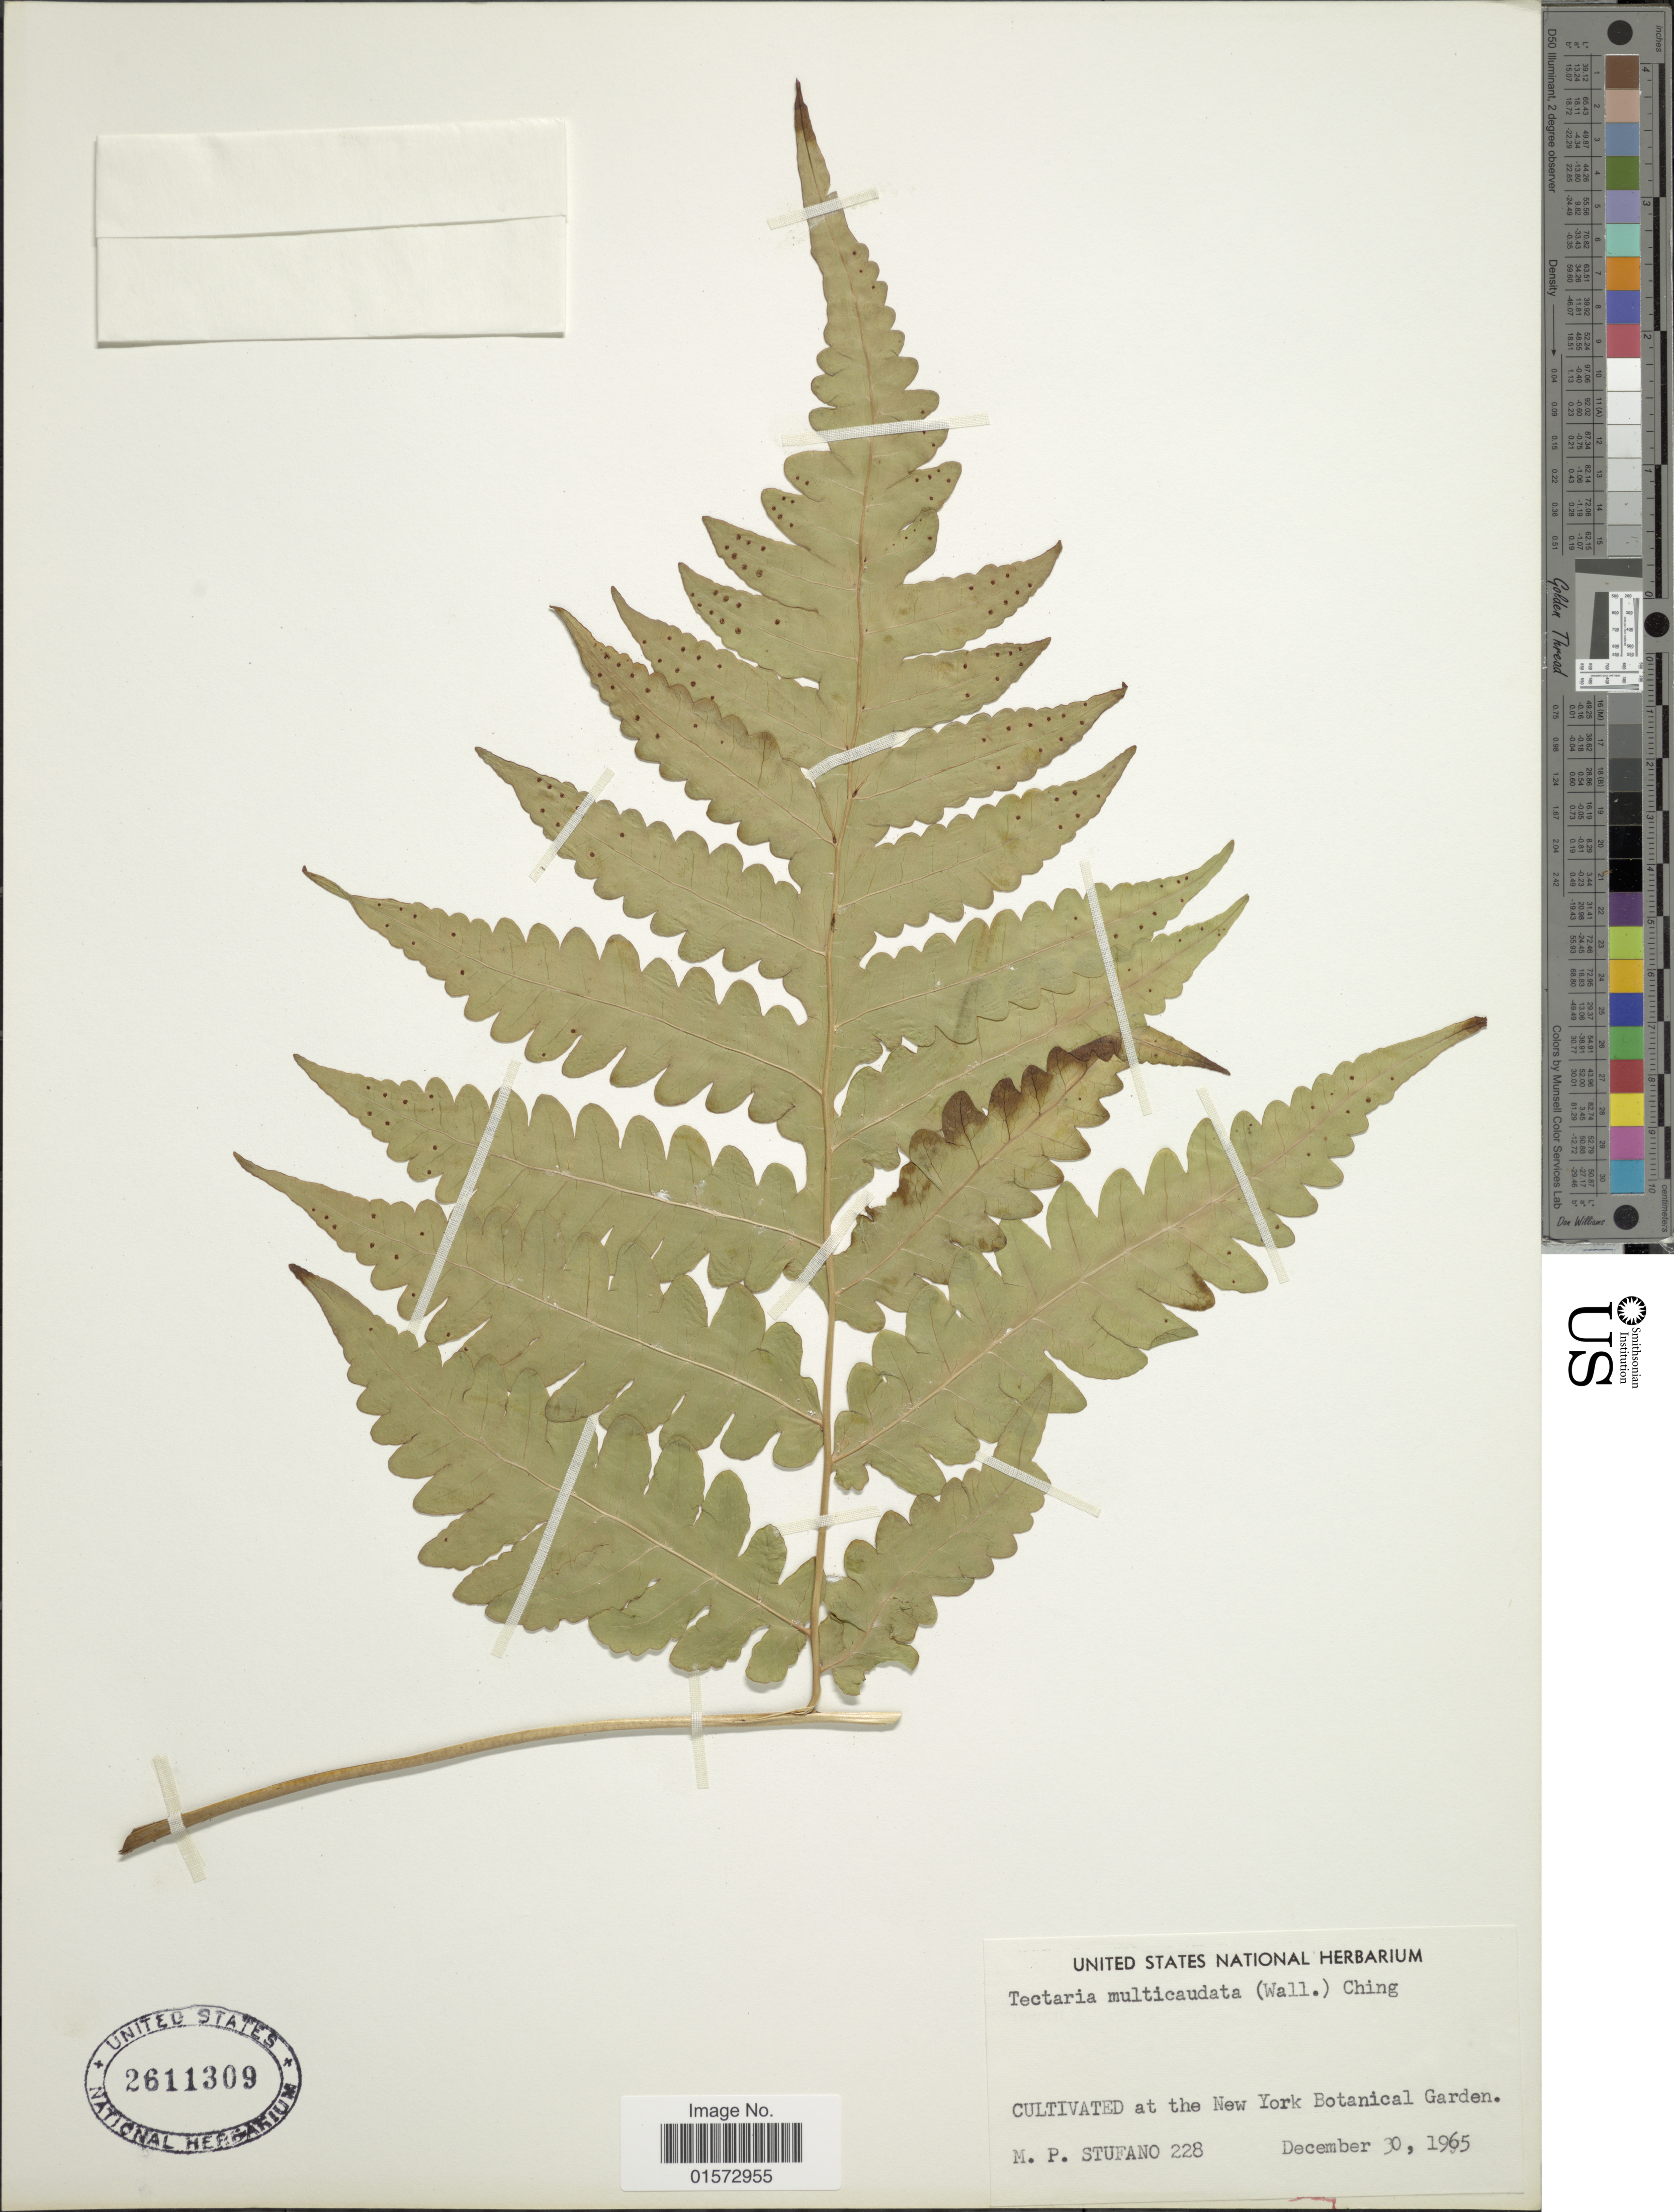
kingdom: Plantae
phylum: Tracheophyta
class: Polypodiopsida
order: Polypodiales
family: Tectariaceae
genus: Tectaria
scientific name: Tectaria multicaudata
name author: (Wall. ex Bedd.) Ching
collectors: M. Stufano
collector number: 228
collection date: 1965-12-30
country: United States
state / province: New York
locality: At the New York Botanical Garden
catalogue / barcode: US 2611309